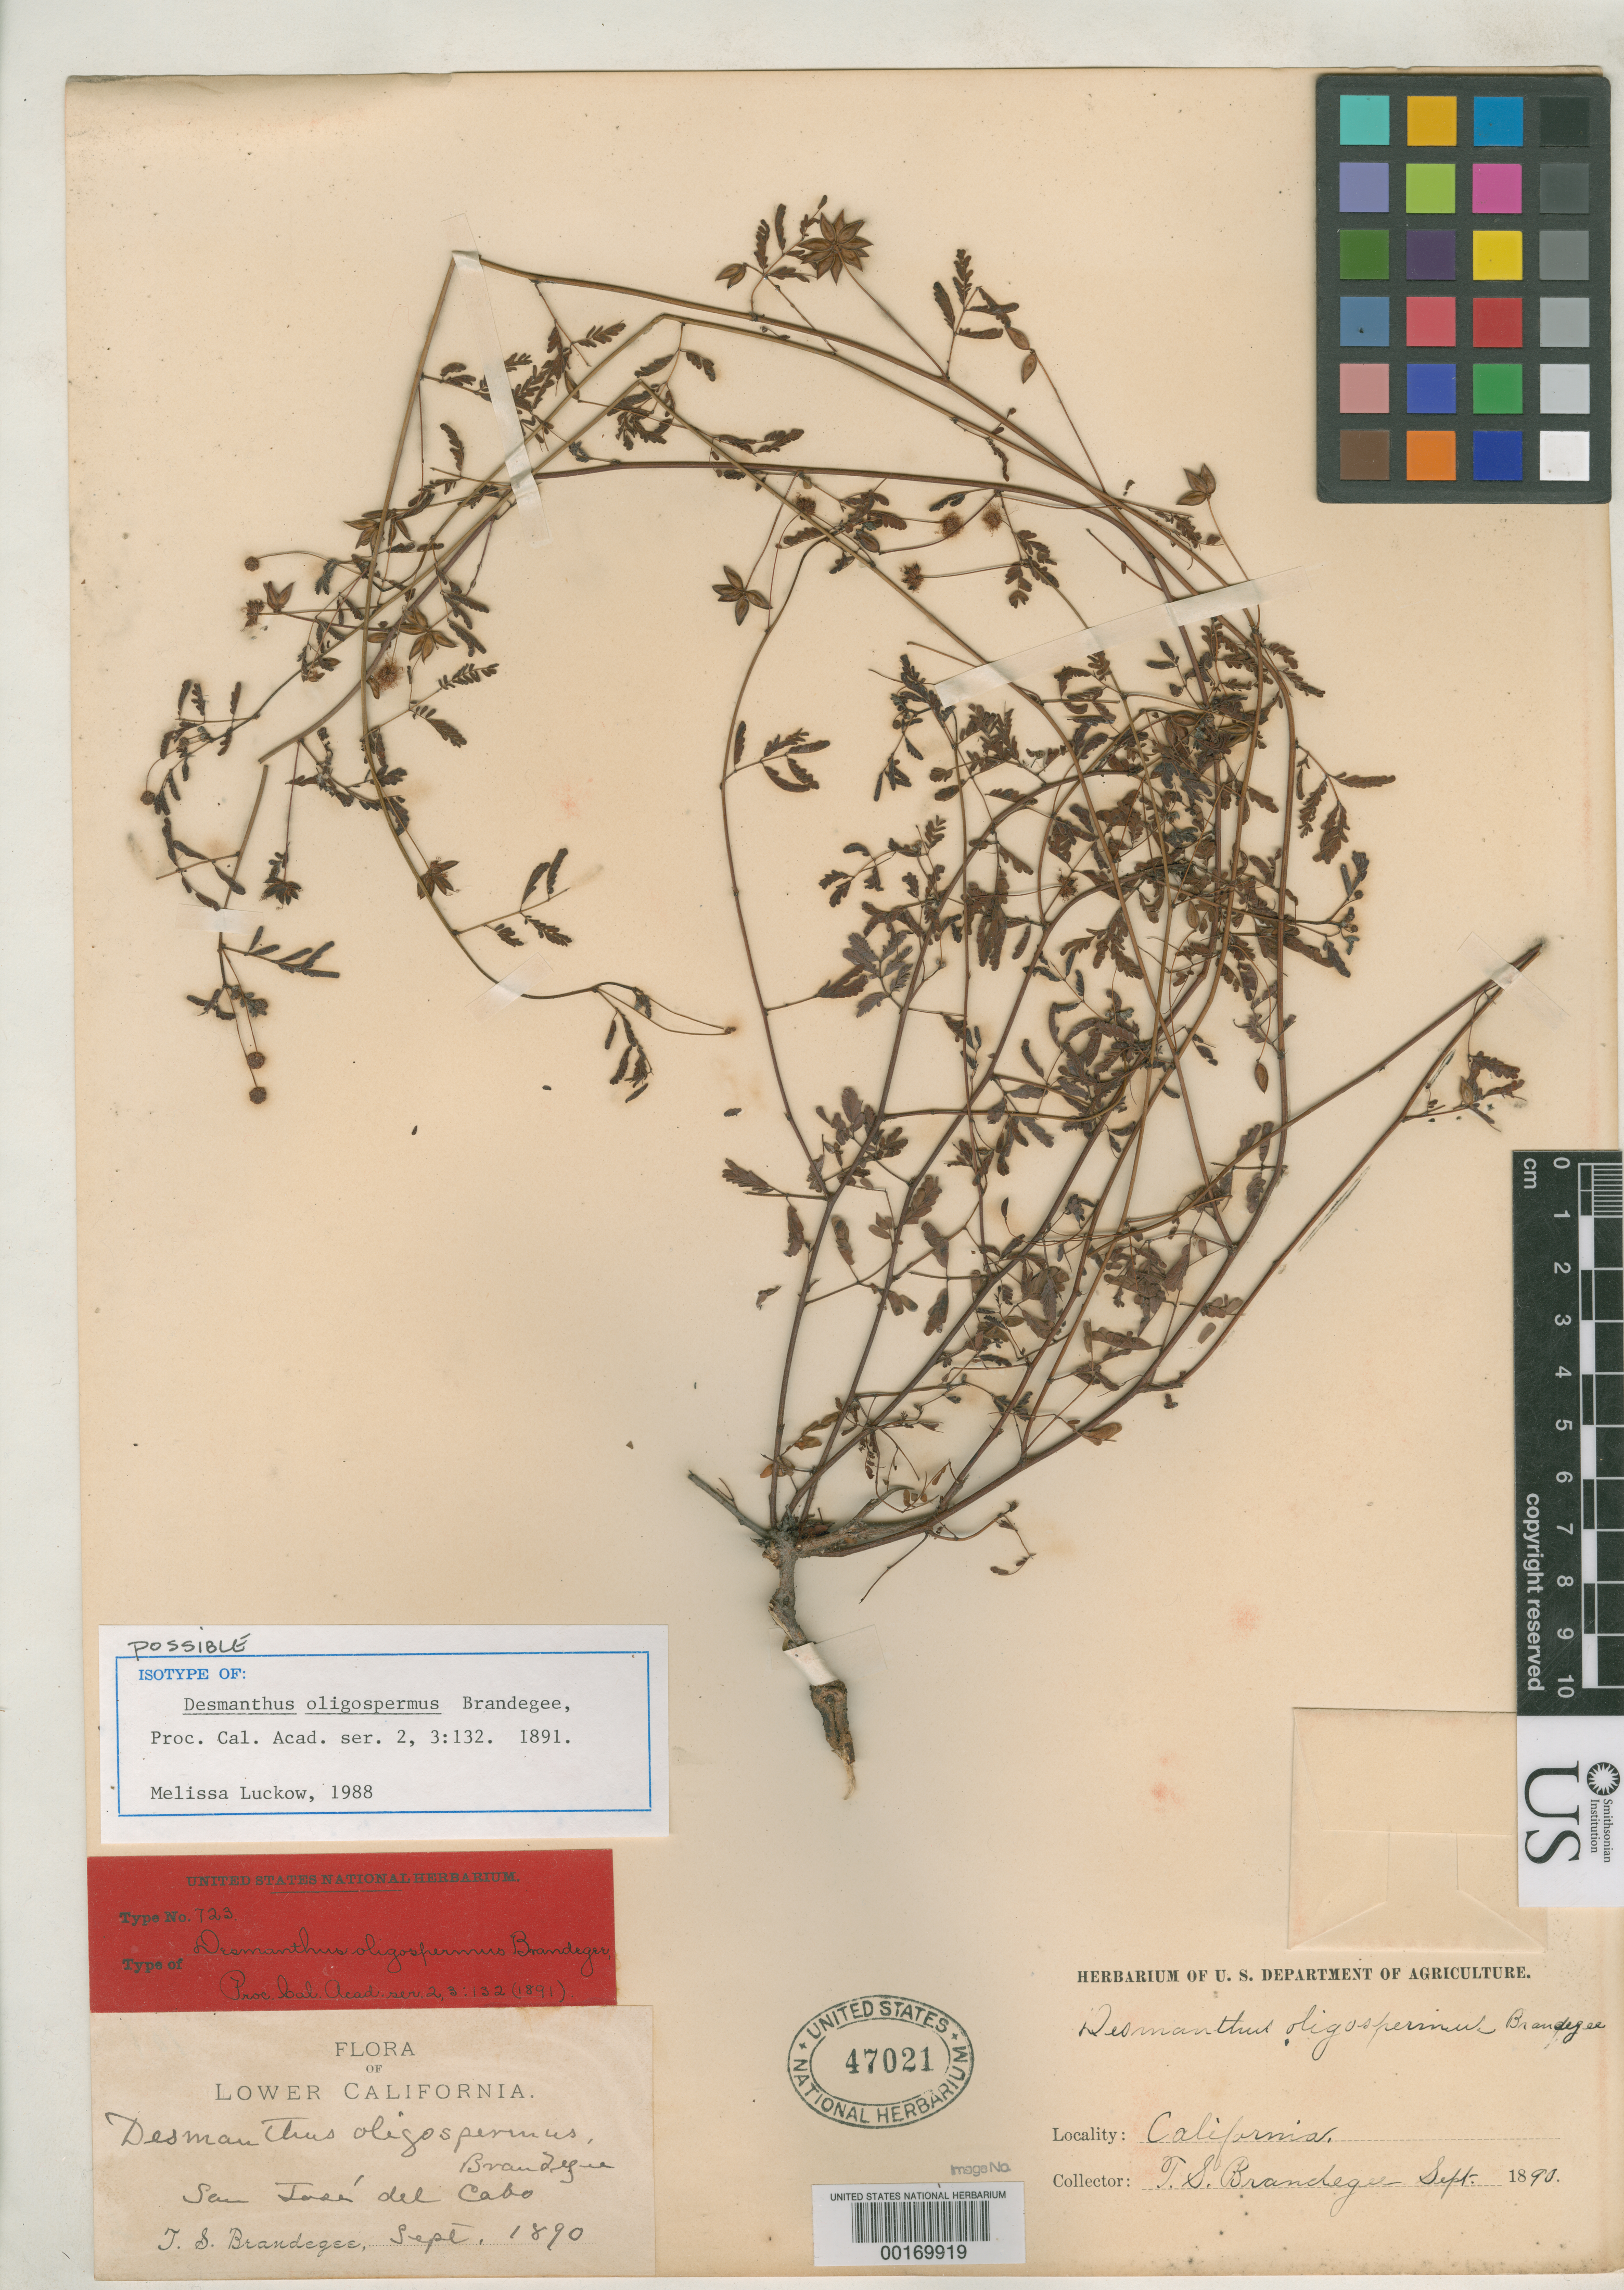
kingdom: Plantae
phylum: Tracheophyta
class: Magnoliopsida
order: Fabales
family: Fabaceae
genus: Desmanthus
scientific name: Desmanthus oligospermus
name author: Brandegee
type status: Possible Isotype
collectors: T. S. Brandegee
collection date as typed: Sep 1890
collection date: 1890-09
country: Mexico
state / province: Baja California Sur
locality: San José del Cabo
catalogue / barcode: US 47021